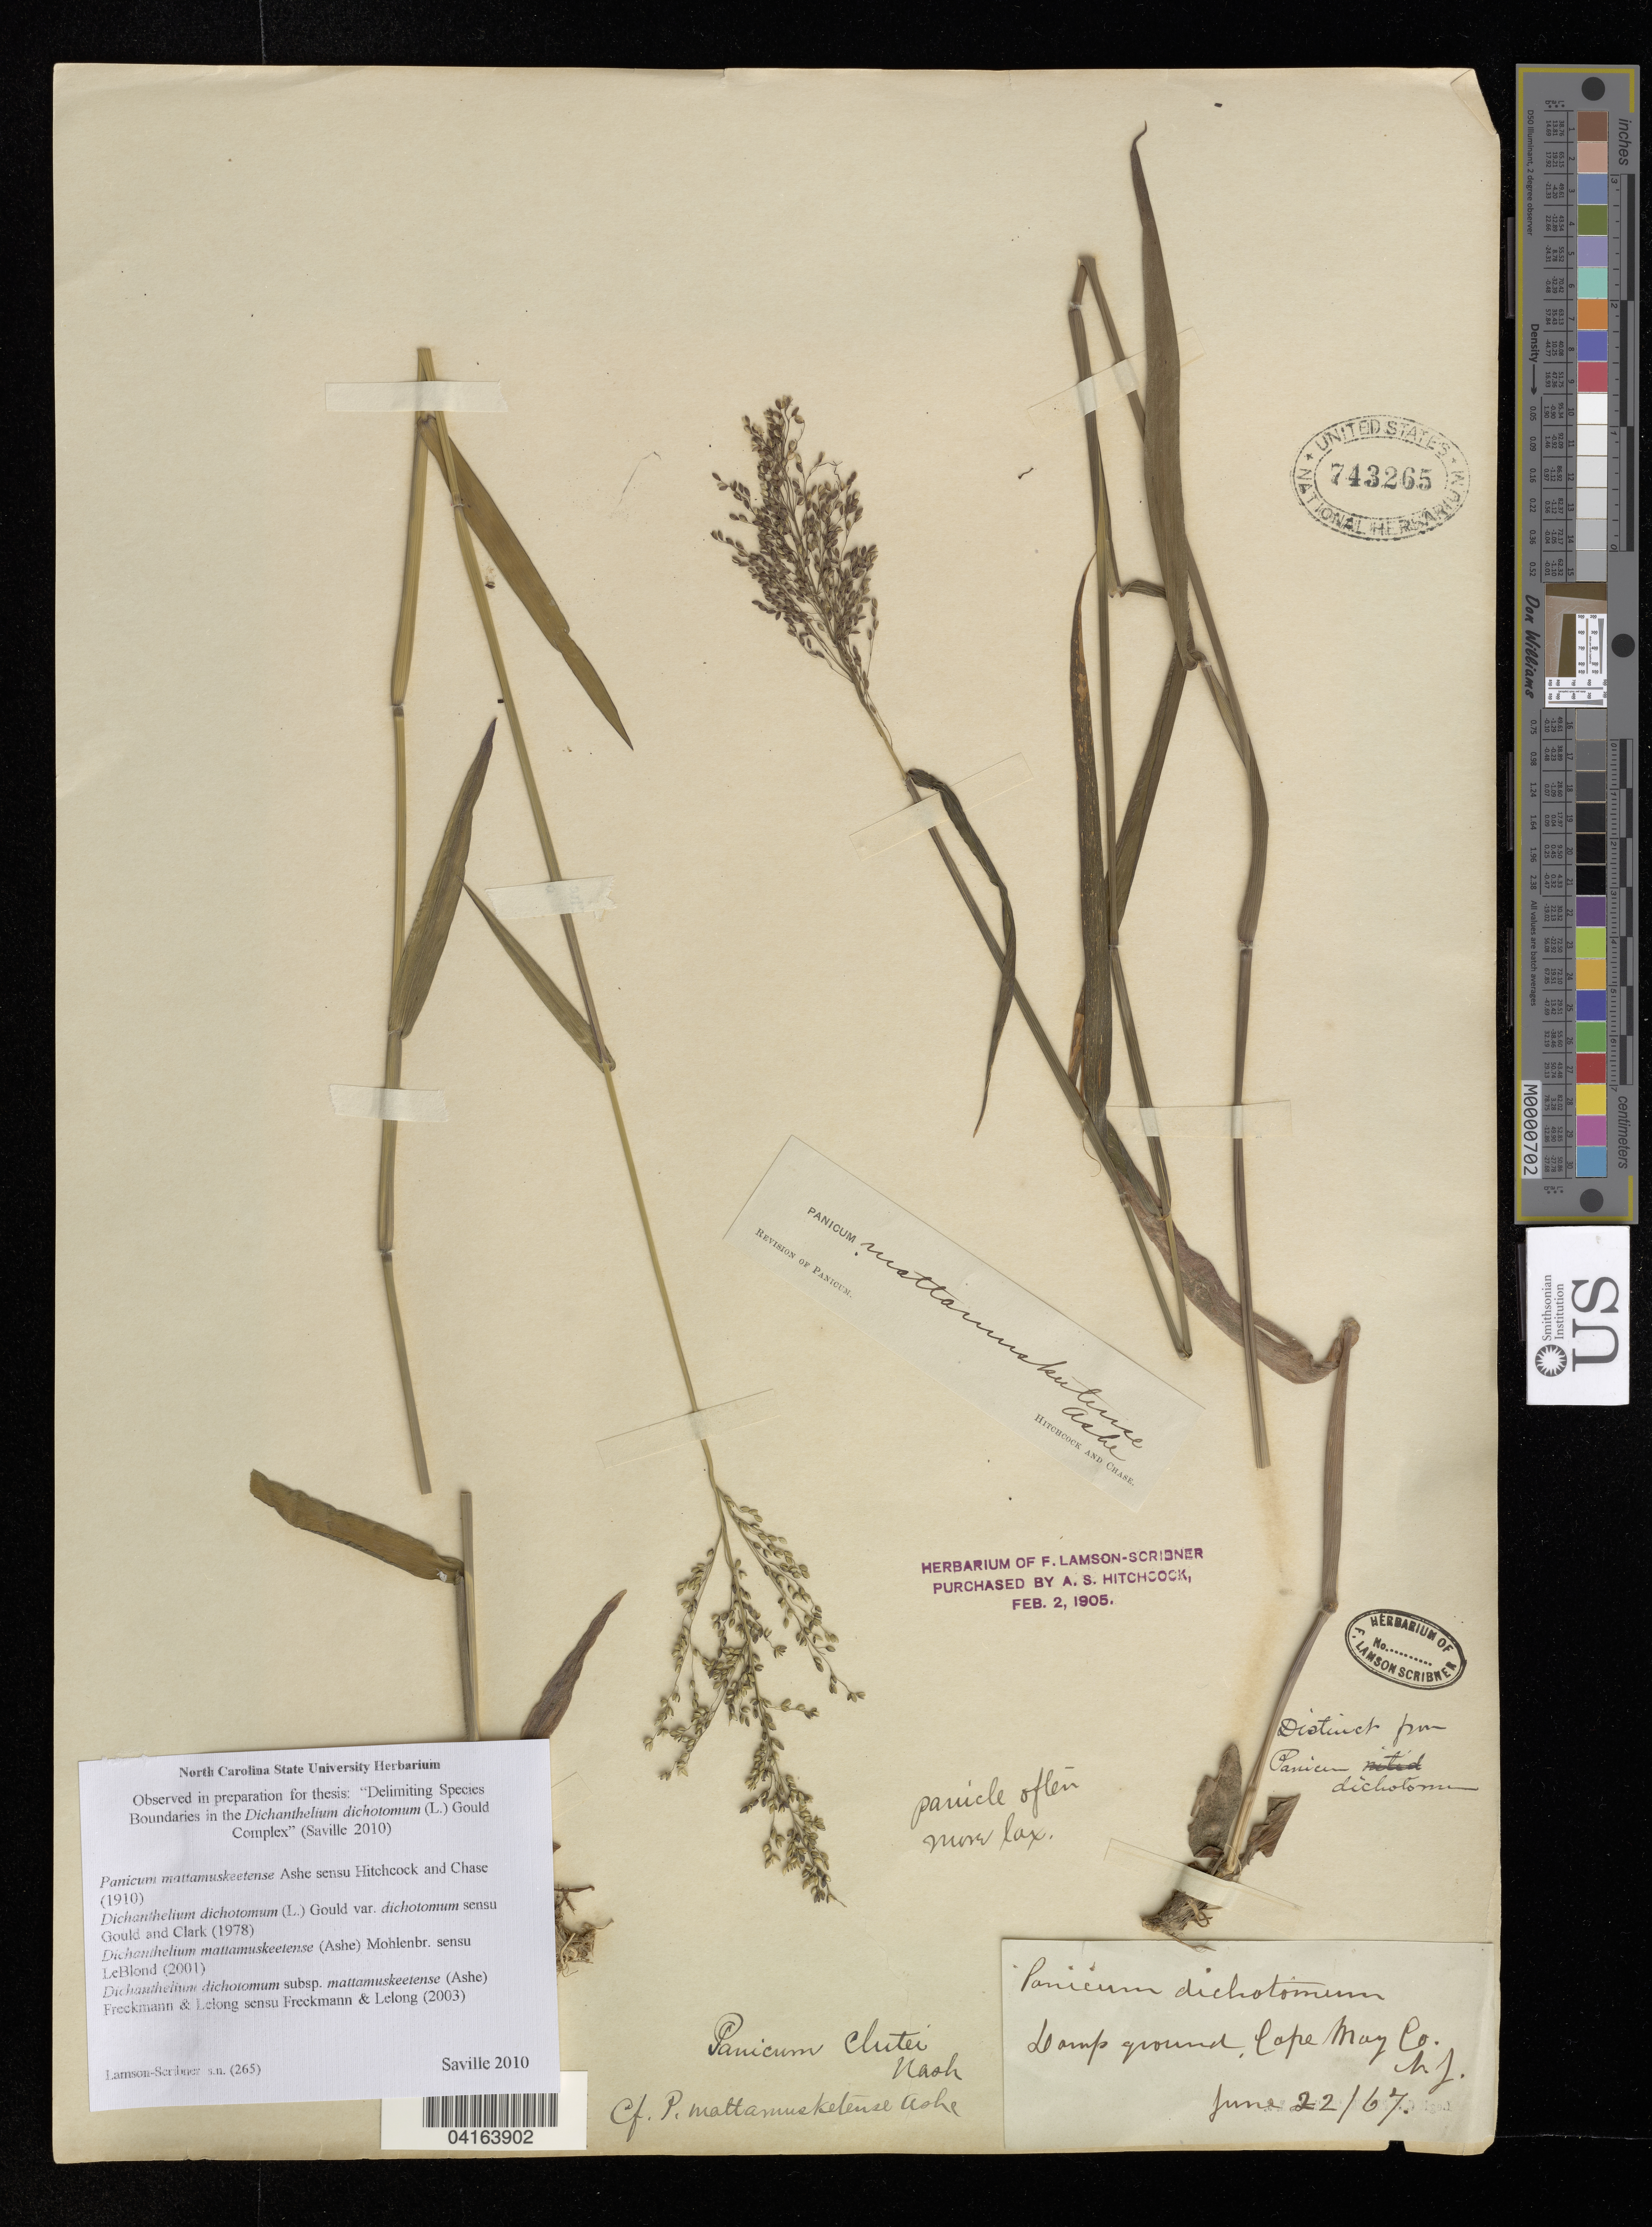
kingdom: Plantae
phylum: Tracheophyta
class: Liliopsida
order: Poales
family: Poaceae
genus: Dichanthelium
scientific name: Dichanthelium dichotomum subsp. mattamuskeetense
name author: (Ashe) Freckmann & Lelong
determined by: Saville, A. C., (NCSC), North Carolina State University (UNITED STATES)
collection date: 1967-06-22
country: United States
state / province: New Jersey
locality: Cape May Co.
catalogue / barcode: US 743265